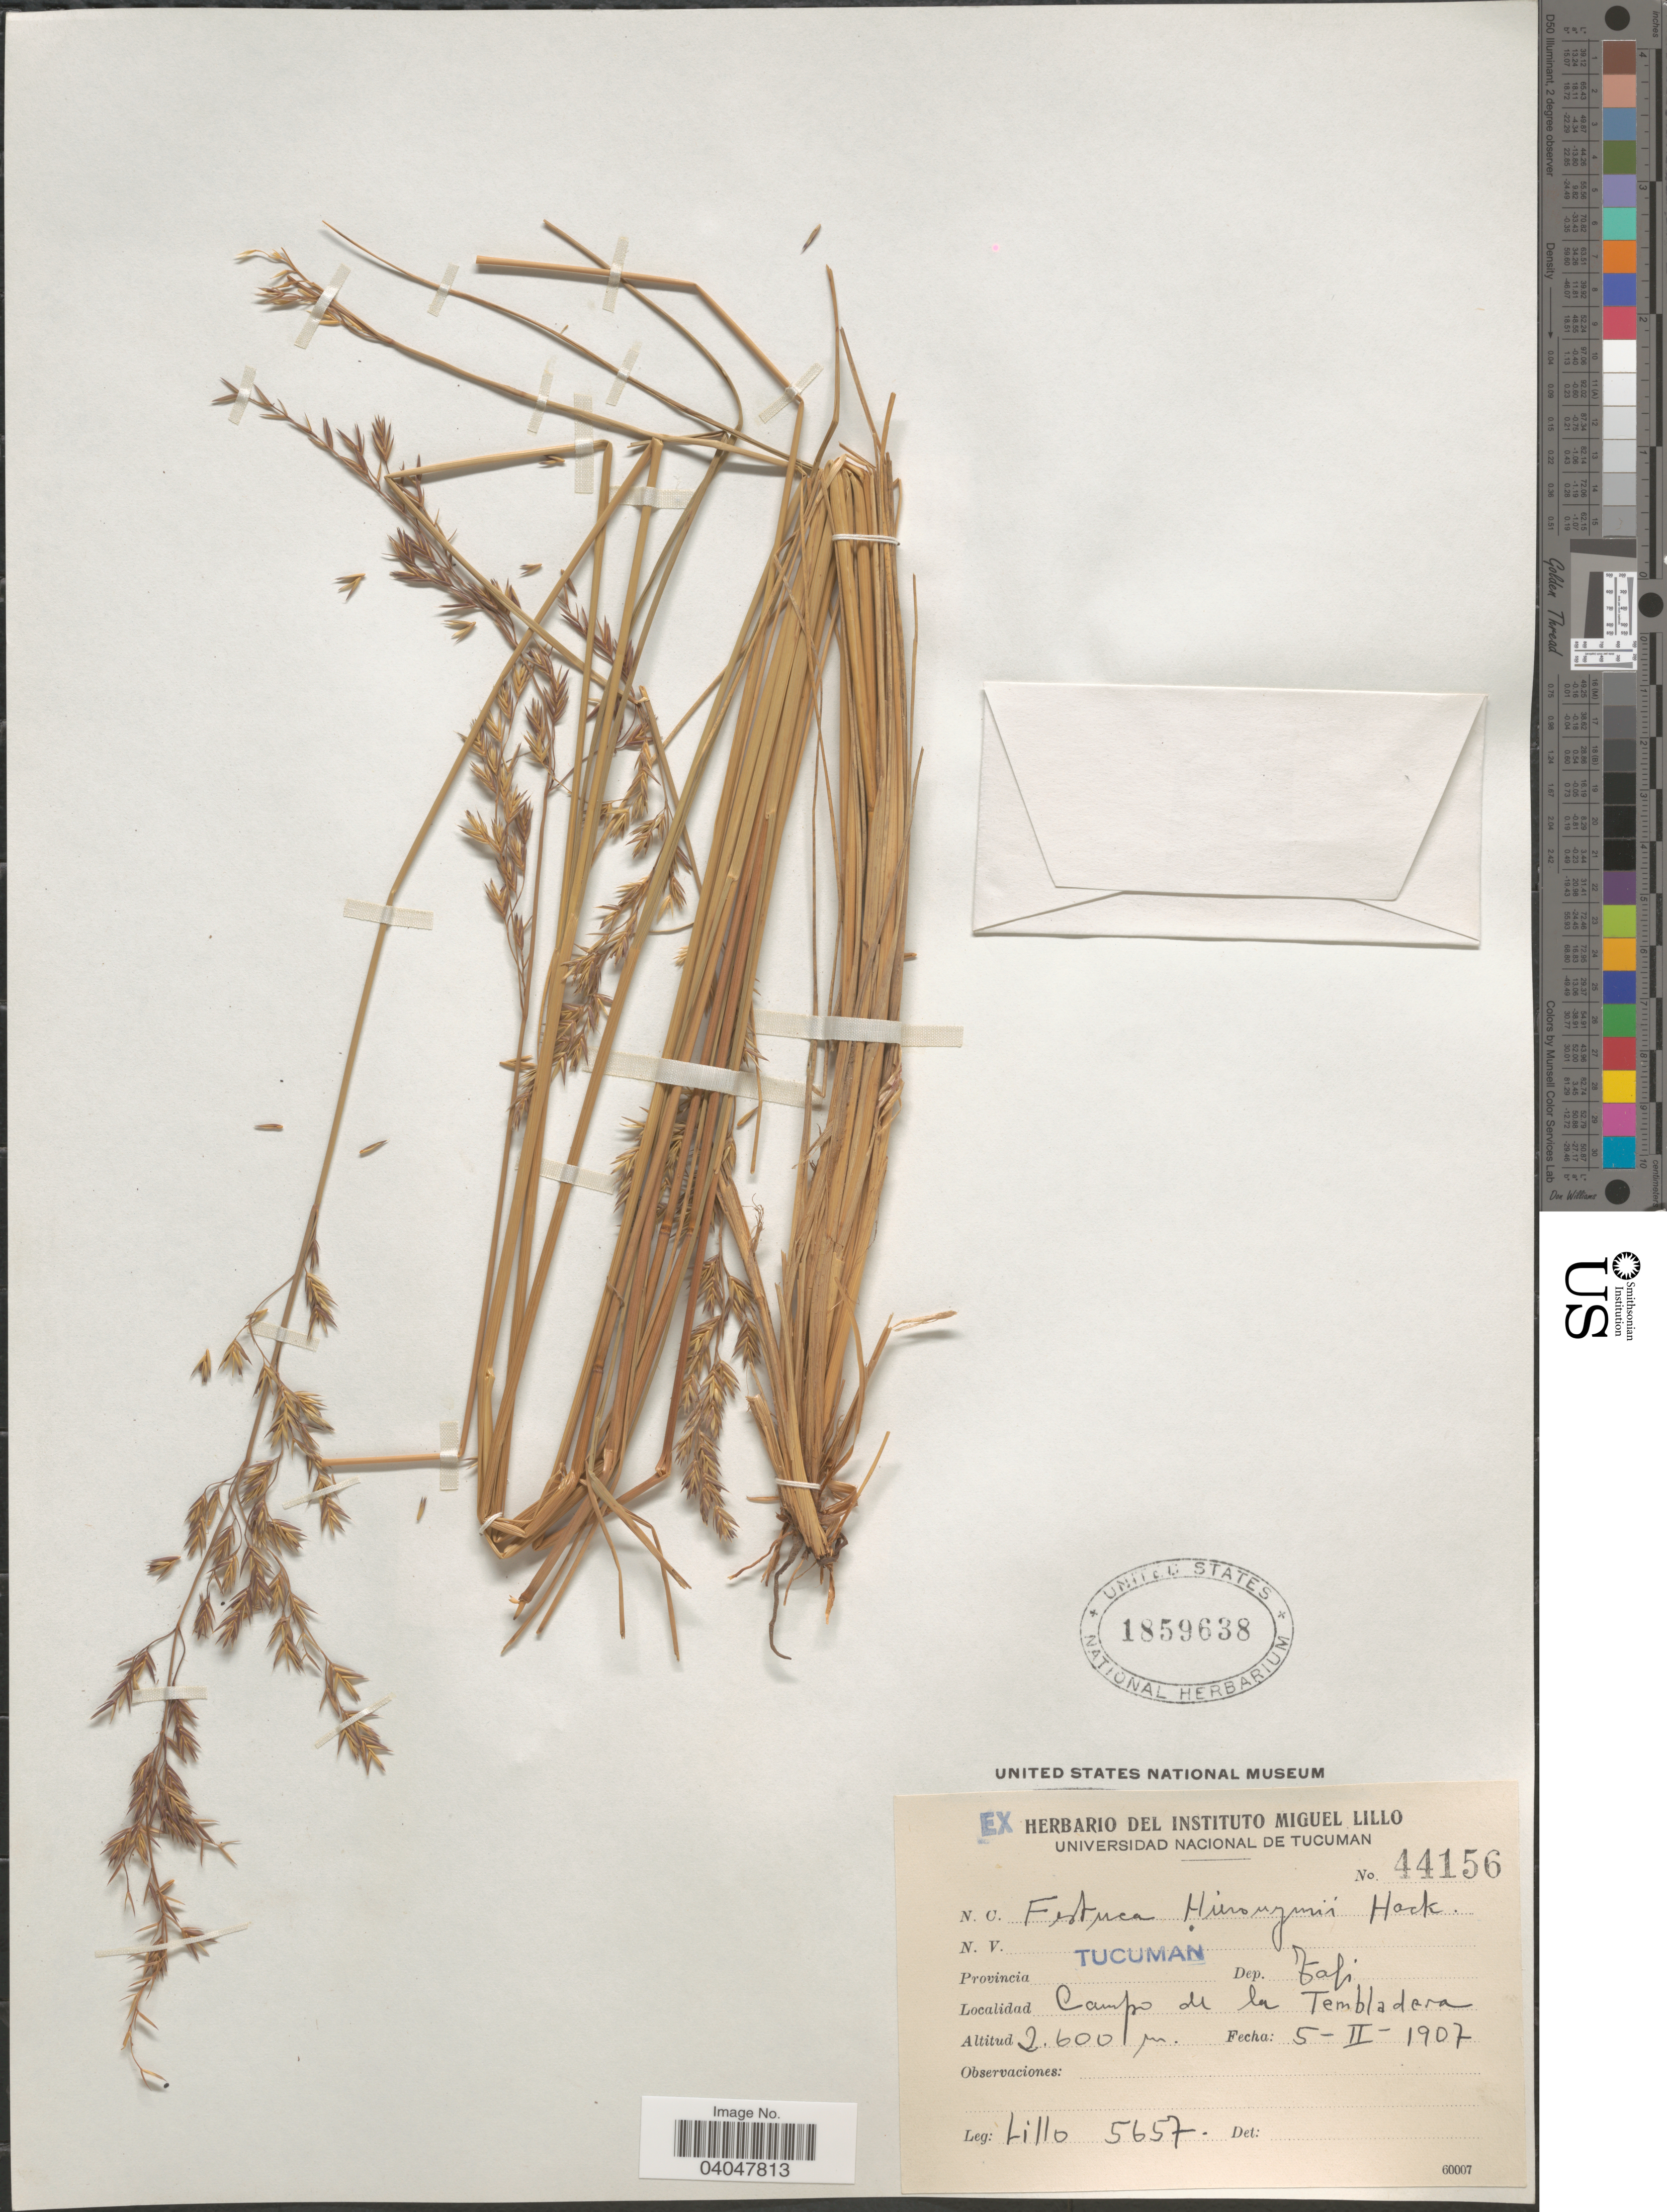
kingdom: Plantae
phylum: Tracheophyta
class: Liliopsida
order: Poales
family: Poaceae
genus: Festuca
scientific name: Festuca hieronymi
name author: Hack.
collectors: M. Lillo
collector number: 5657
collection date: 1907-02-05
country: Argentina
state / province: Tucuman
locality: Dep. Tafi. Campo de la Tembladera.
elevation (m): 2600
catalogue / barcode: US 1859638